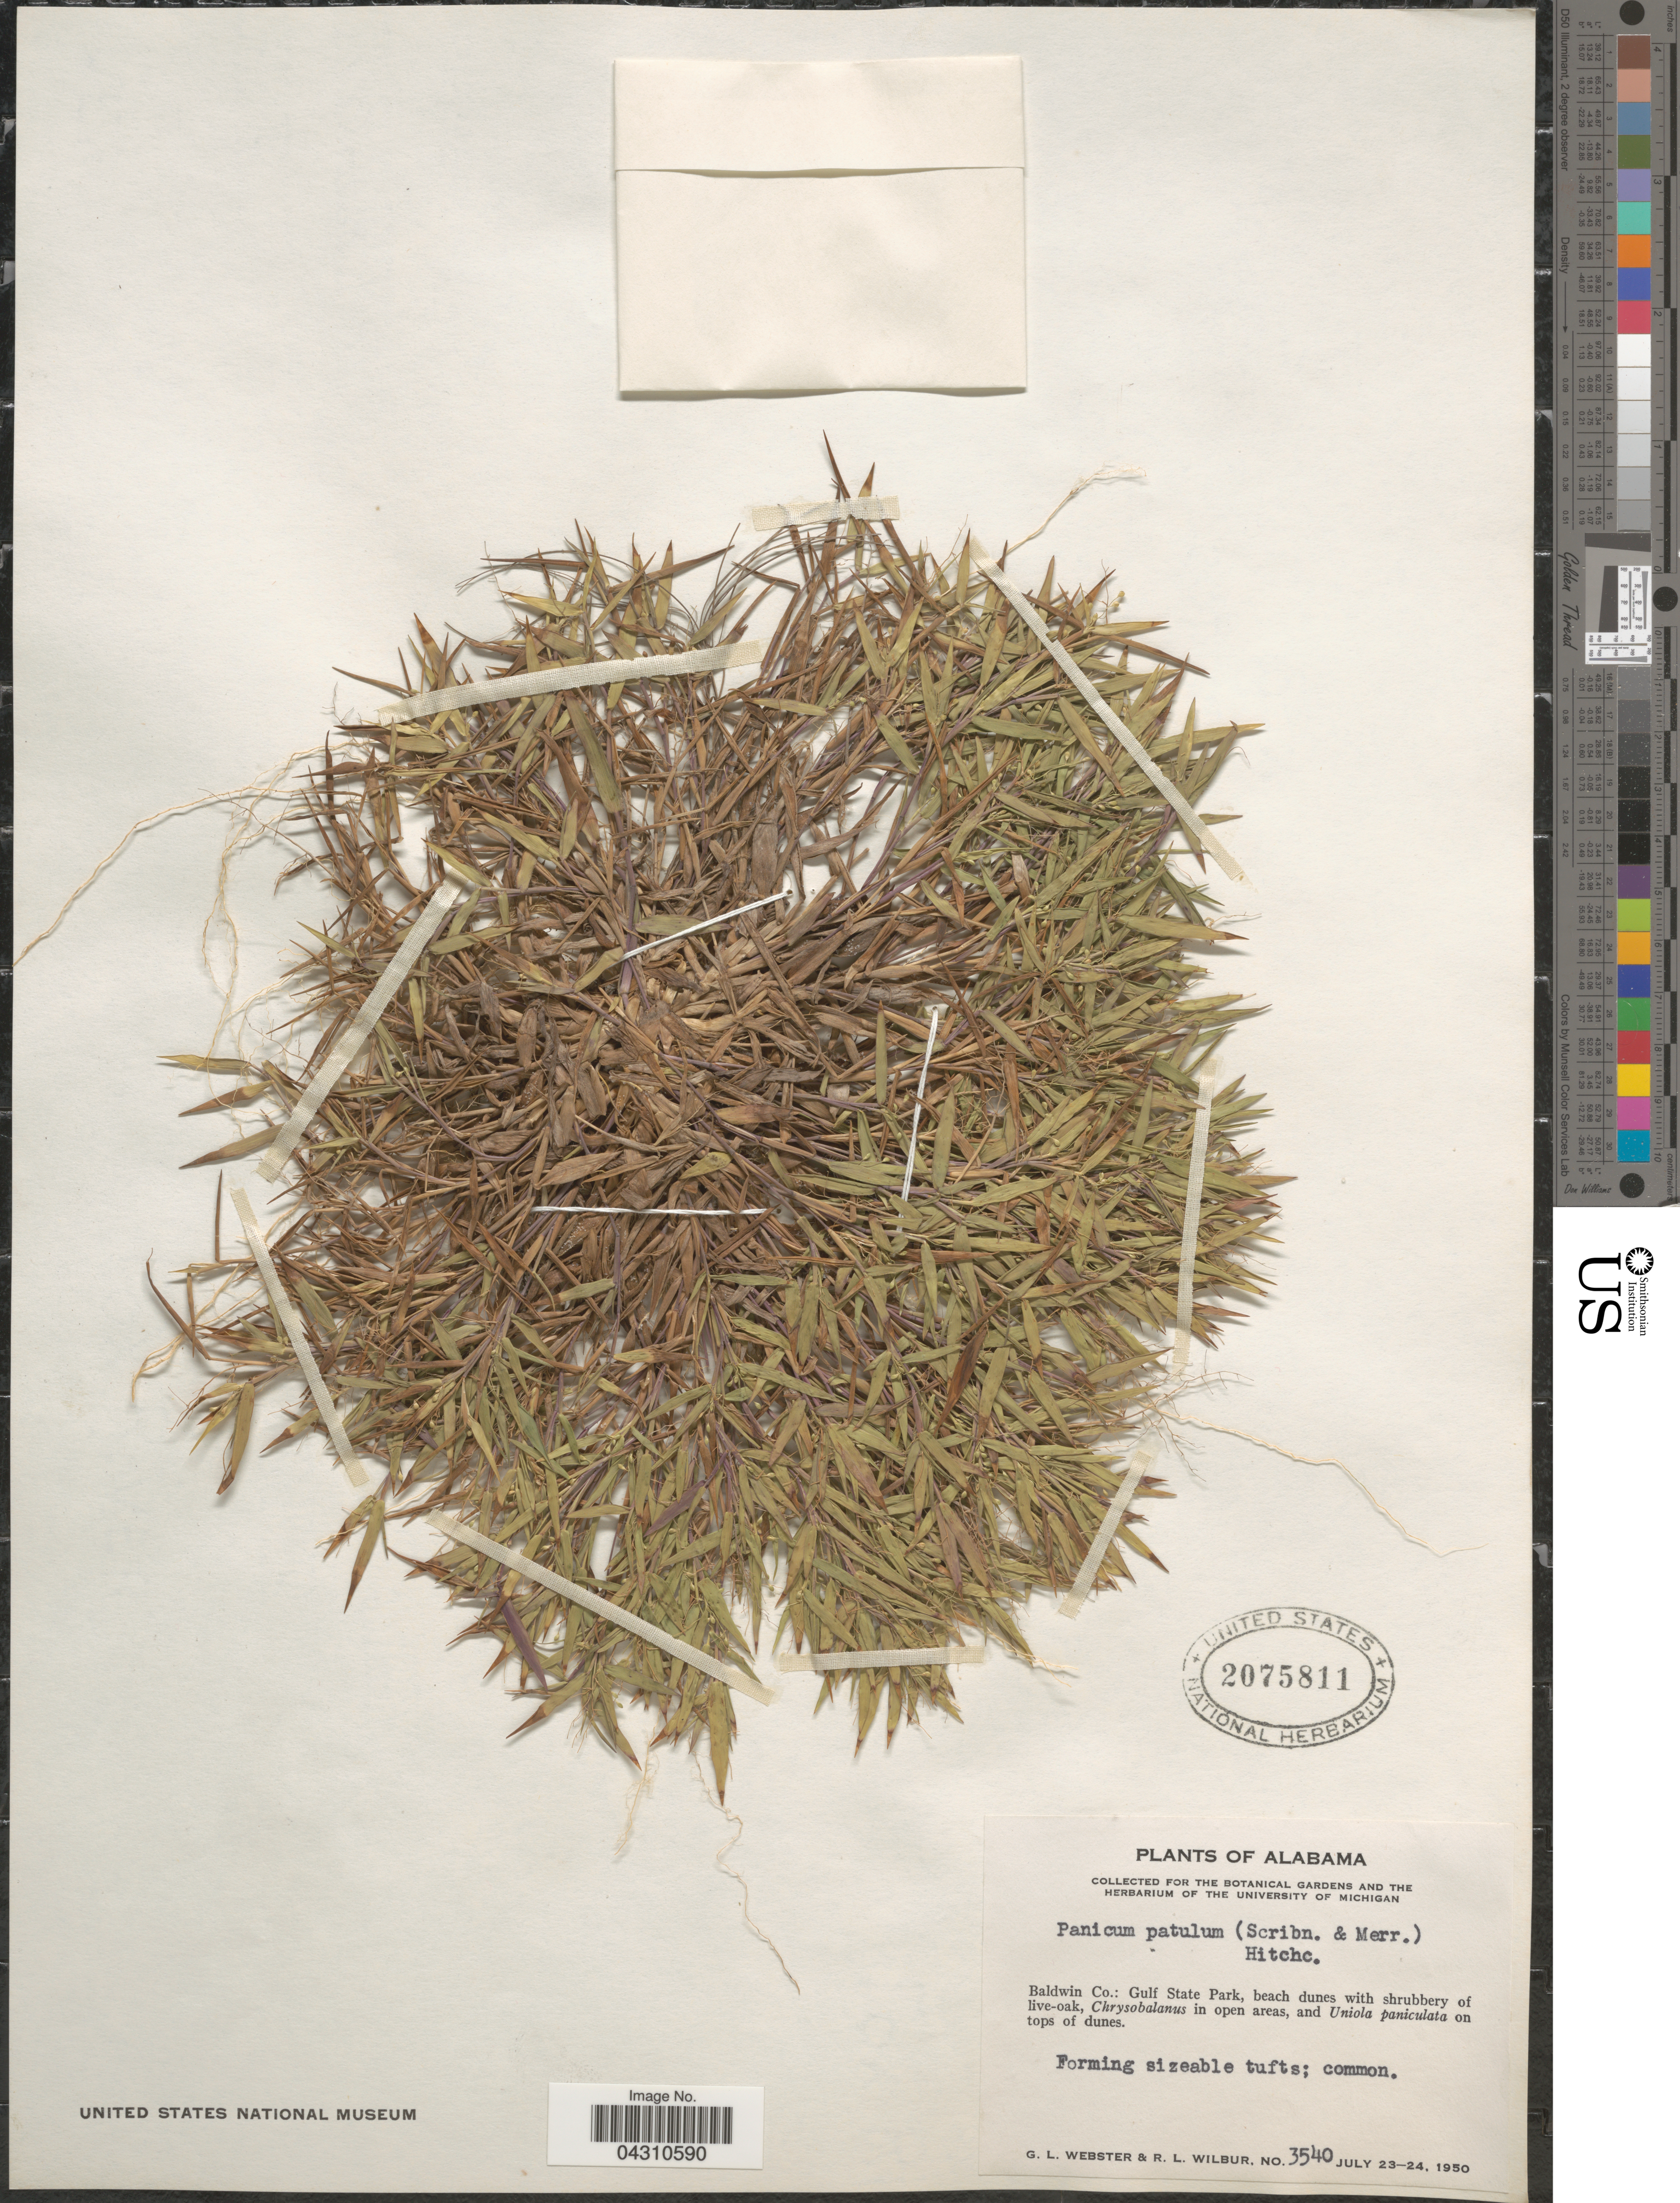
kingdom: Plantae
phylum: Tracheophyta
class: Liliopsida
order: Poales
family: Poaceae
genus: Dichanthelium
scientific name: Dichanthelium portoricense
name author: (Desv. ex Ham.) B.F. Hansen & Wunderlin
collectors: G. L. Webster & R. L. Wilbur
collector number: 3540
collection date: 1950-07-23/1950-07-24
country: United States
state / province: Alabama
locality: Baldwin Co.: Gulf State Park.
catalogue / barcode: US 2075811